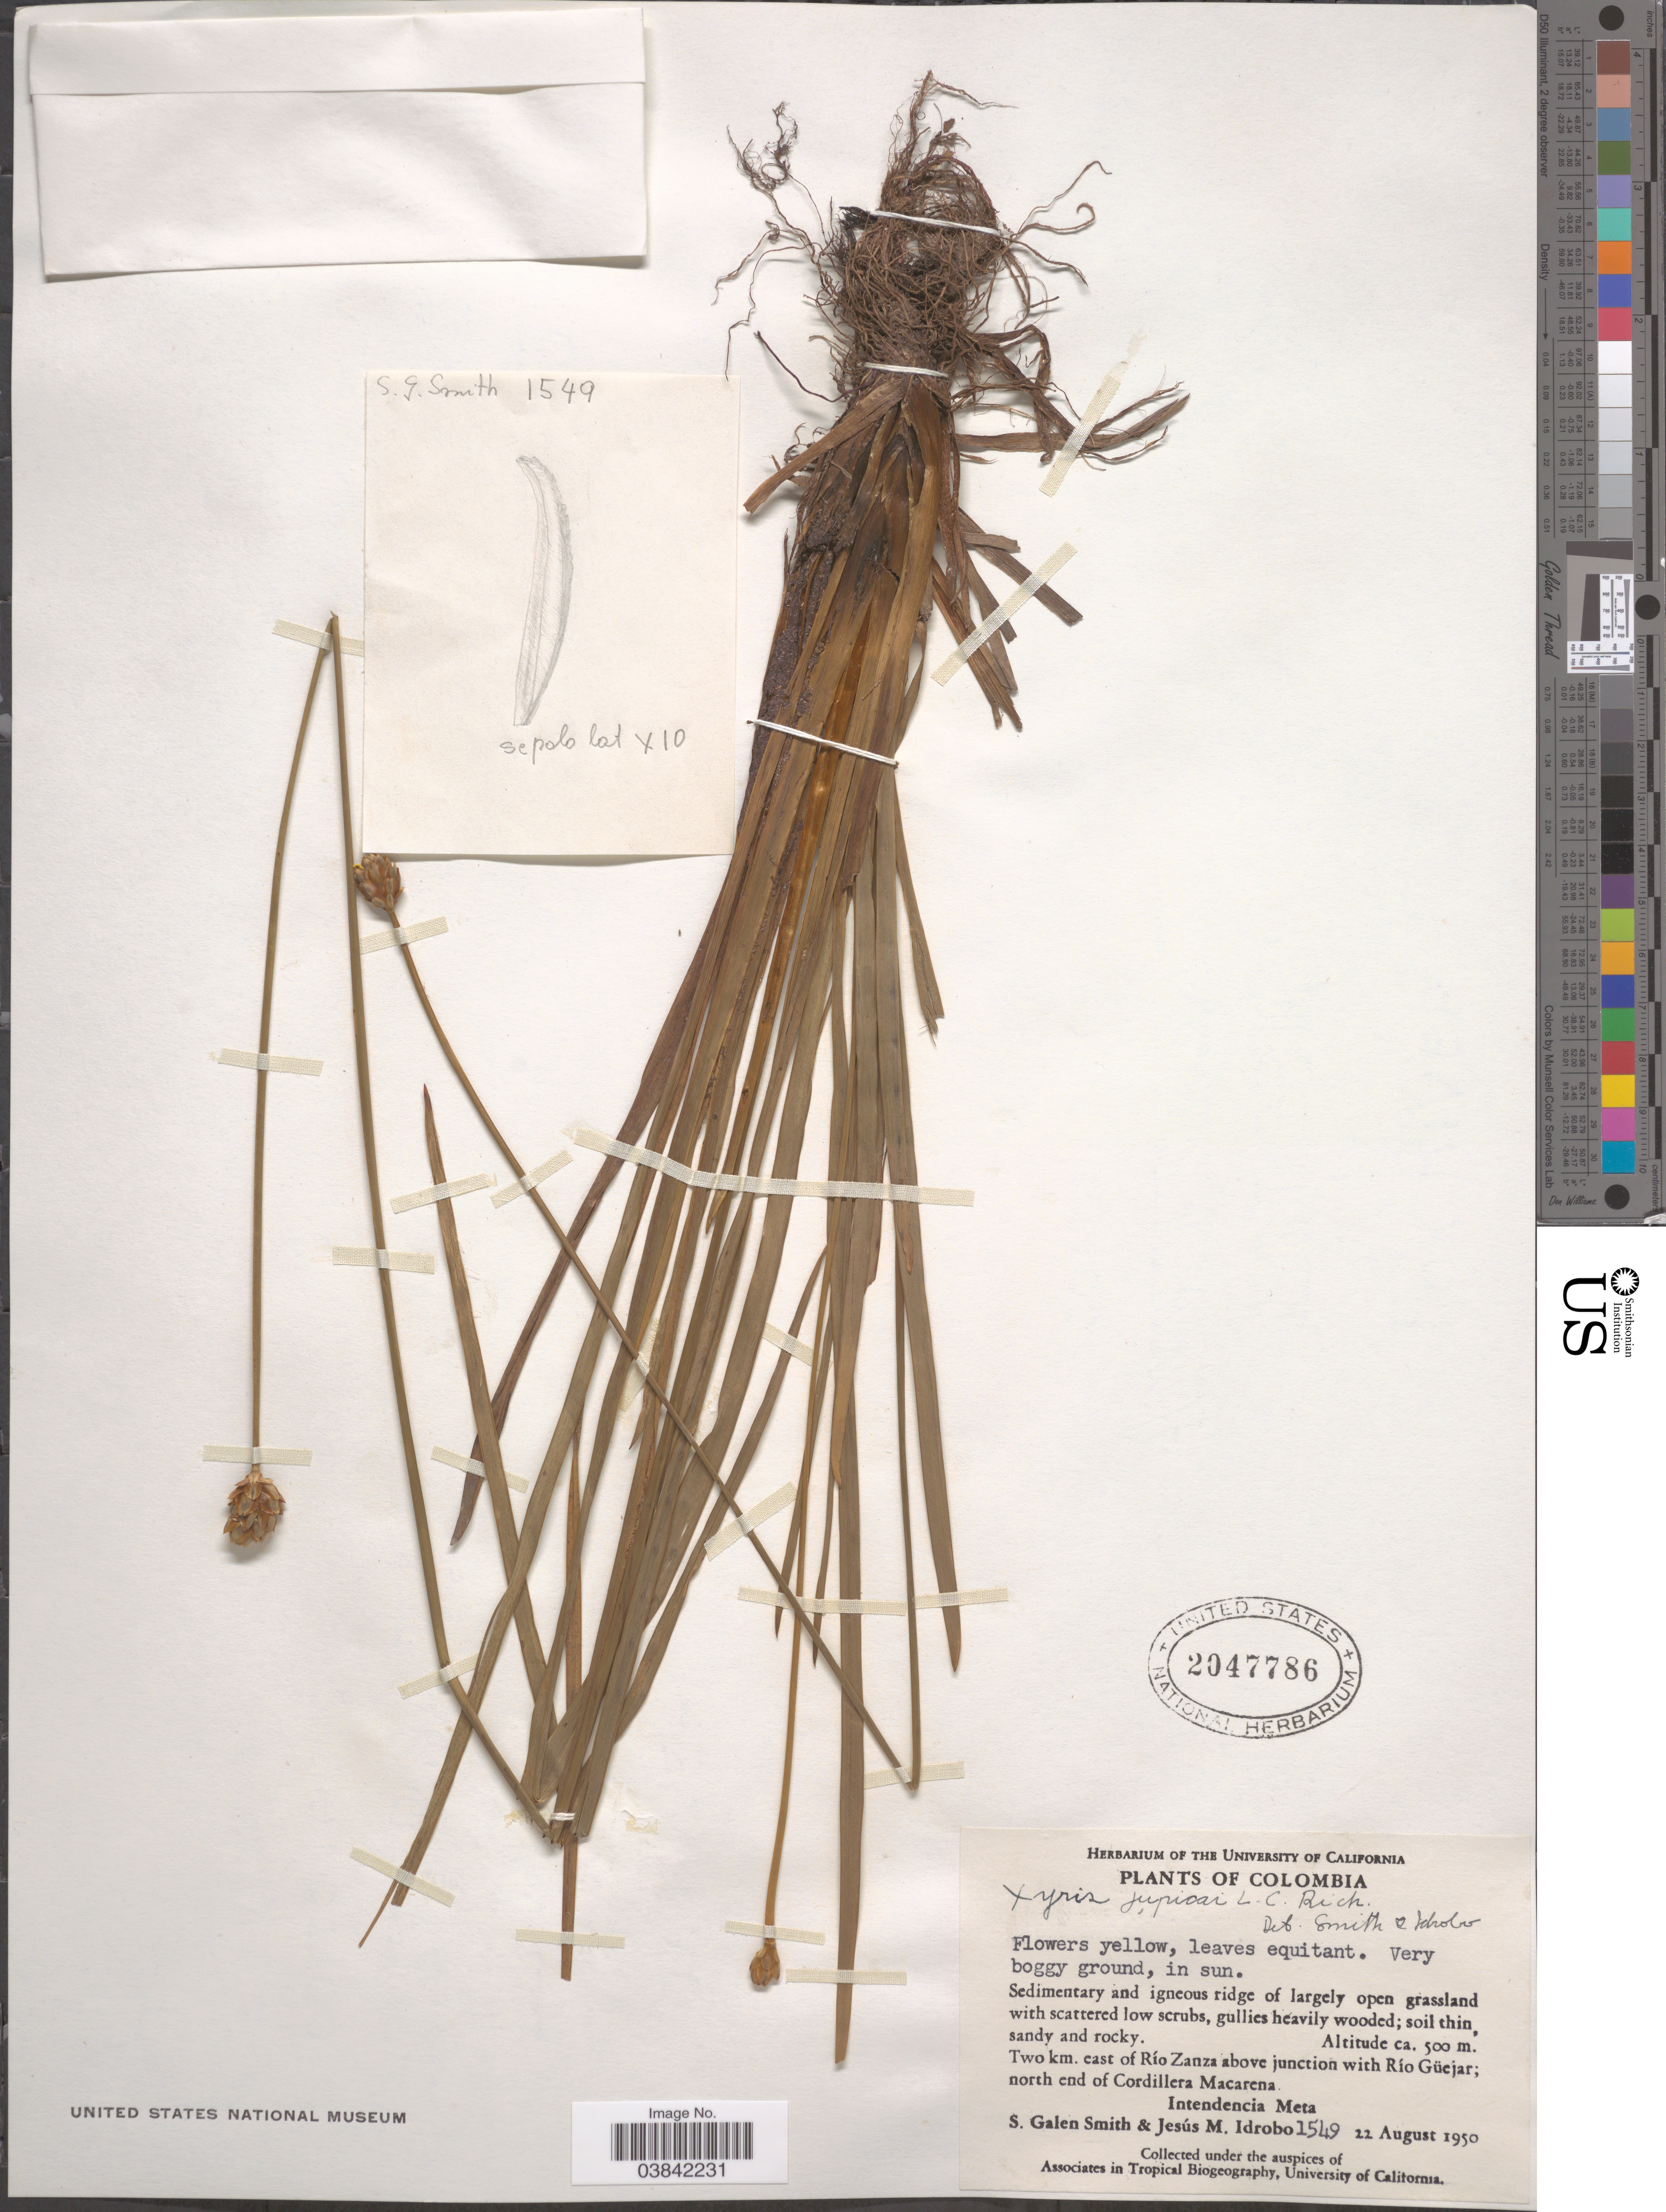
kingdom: Plantae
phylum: Tracheophyta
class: Liliopsida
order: Poales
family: Xyridaceae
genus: Xyris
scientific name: Xyris jupicai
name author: Rich.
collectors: S. G. Smith & J. M. Idrobo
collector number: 1549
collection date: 1950-08-22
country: Colombia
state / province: Meta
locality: Two km. east of Río Zanza above junction with Río Güejar; north end of Cordillera Macarena. Intendencia Meta.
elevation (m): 500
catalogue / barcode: US 2047786